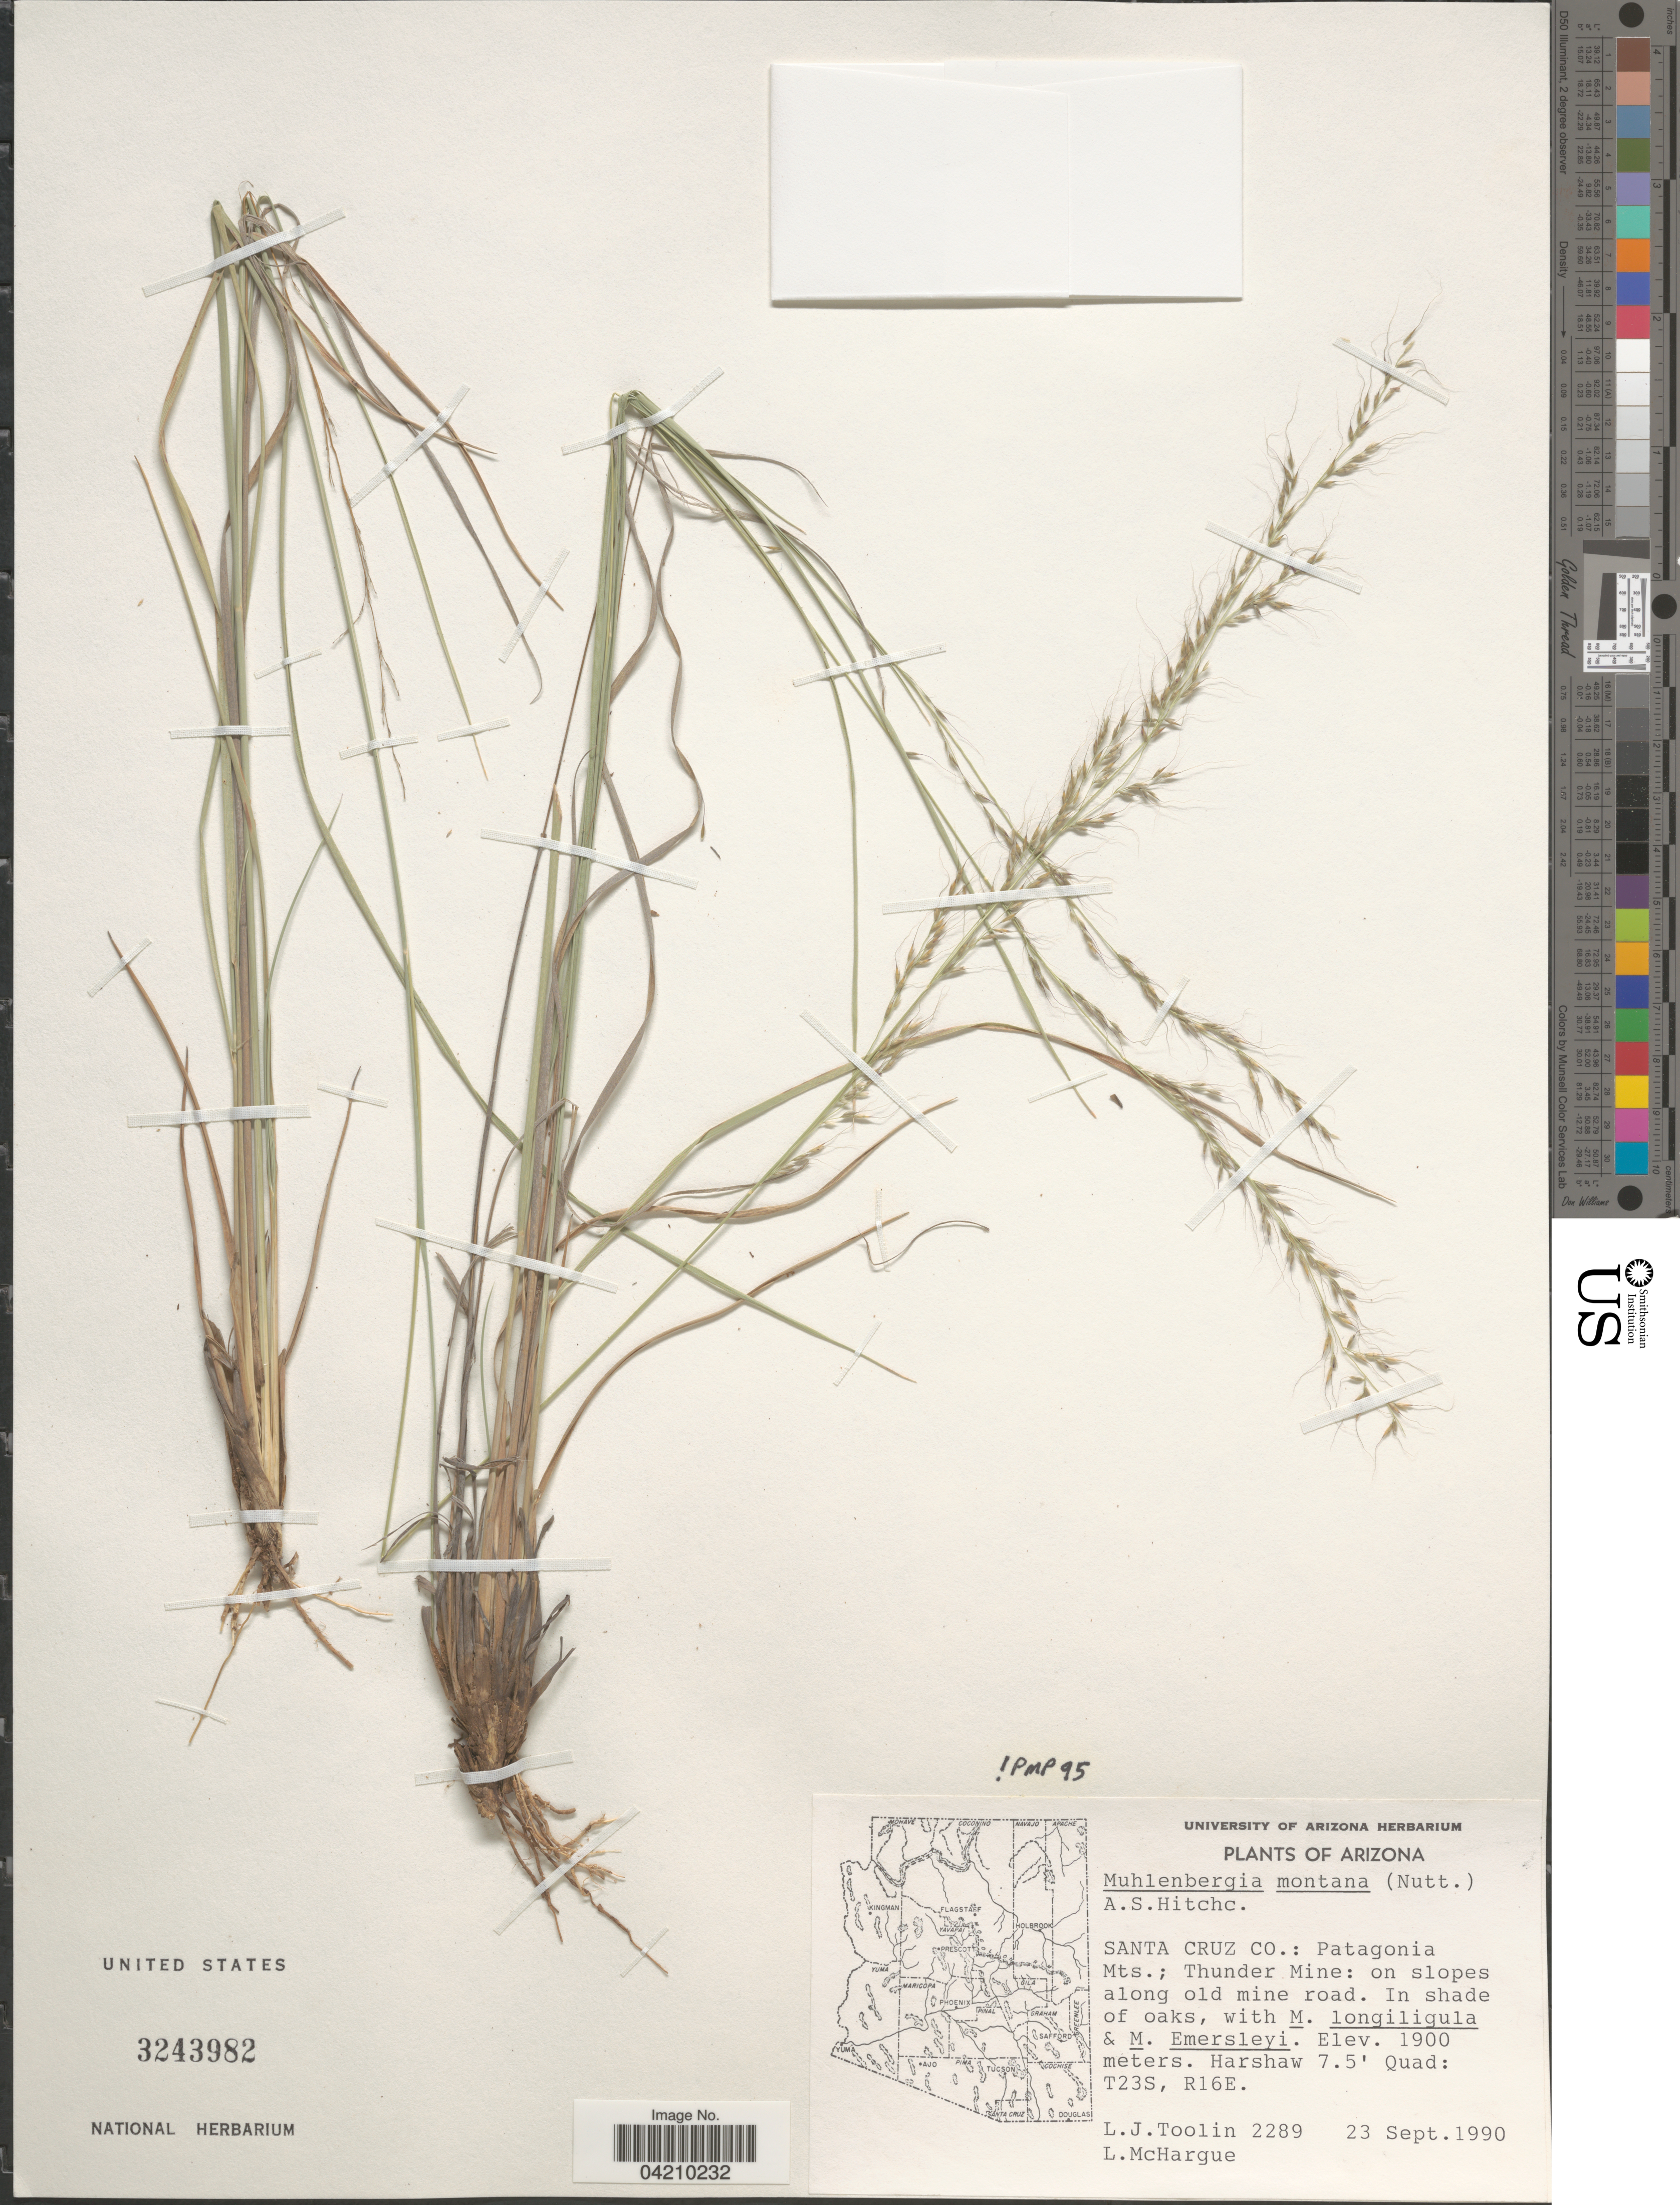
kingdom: Plantae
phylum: Tracheophyta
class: Liliopsida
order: Poales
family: Poaceae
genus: Muhlenbergia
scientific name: Muhlenbergia montana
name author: (Nutt.) Hitchc.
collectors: L. J. Toolin & L. Mchargue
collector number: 2289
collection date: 1990-09-23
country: United States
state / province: Arizona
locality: Santa Cruz Co.: Patagonia Mts.; Thunder Mine: on slopes along old mine road. In shade of oaks. Harshaw 7.5' Quad: T23S, R16E.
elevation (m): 1900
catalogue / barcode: US 3243982